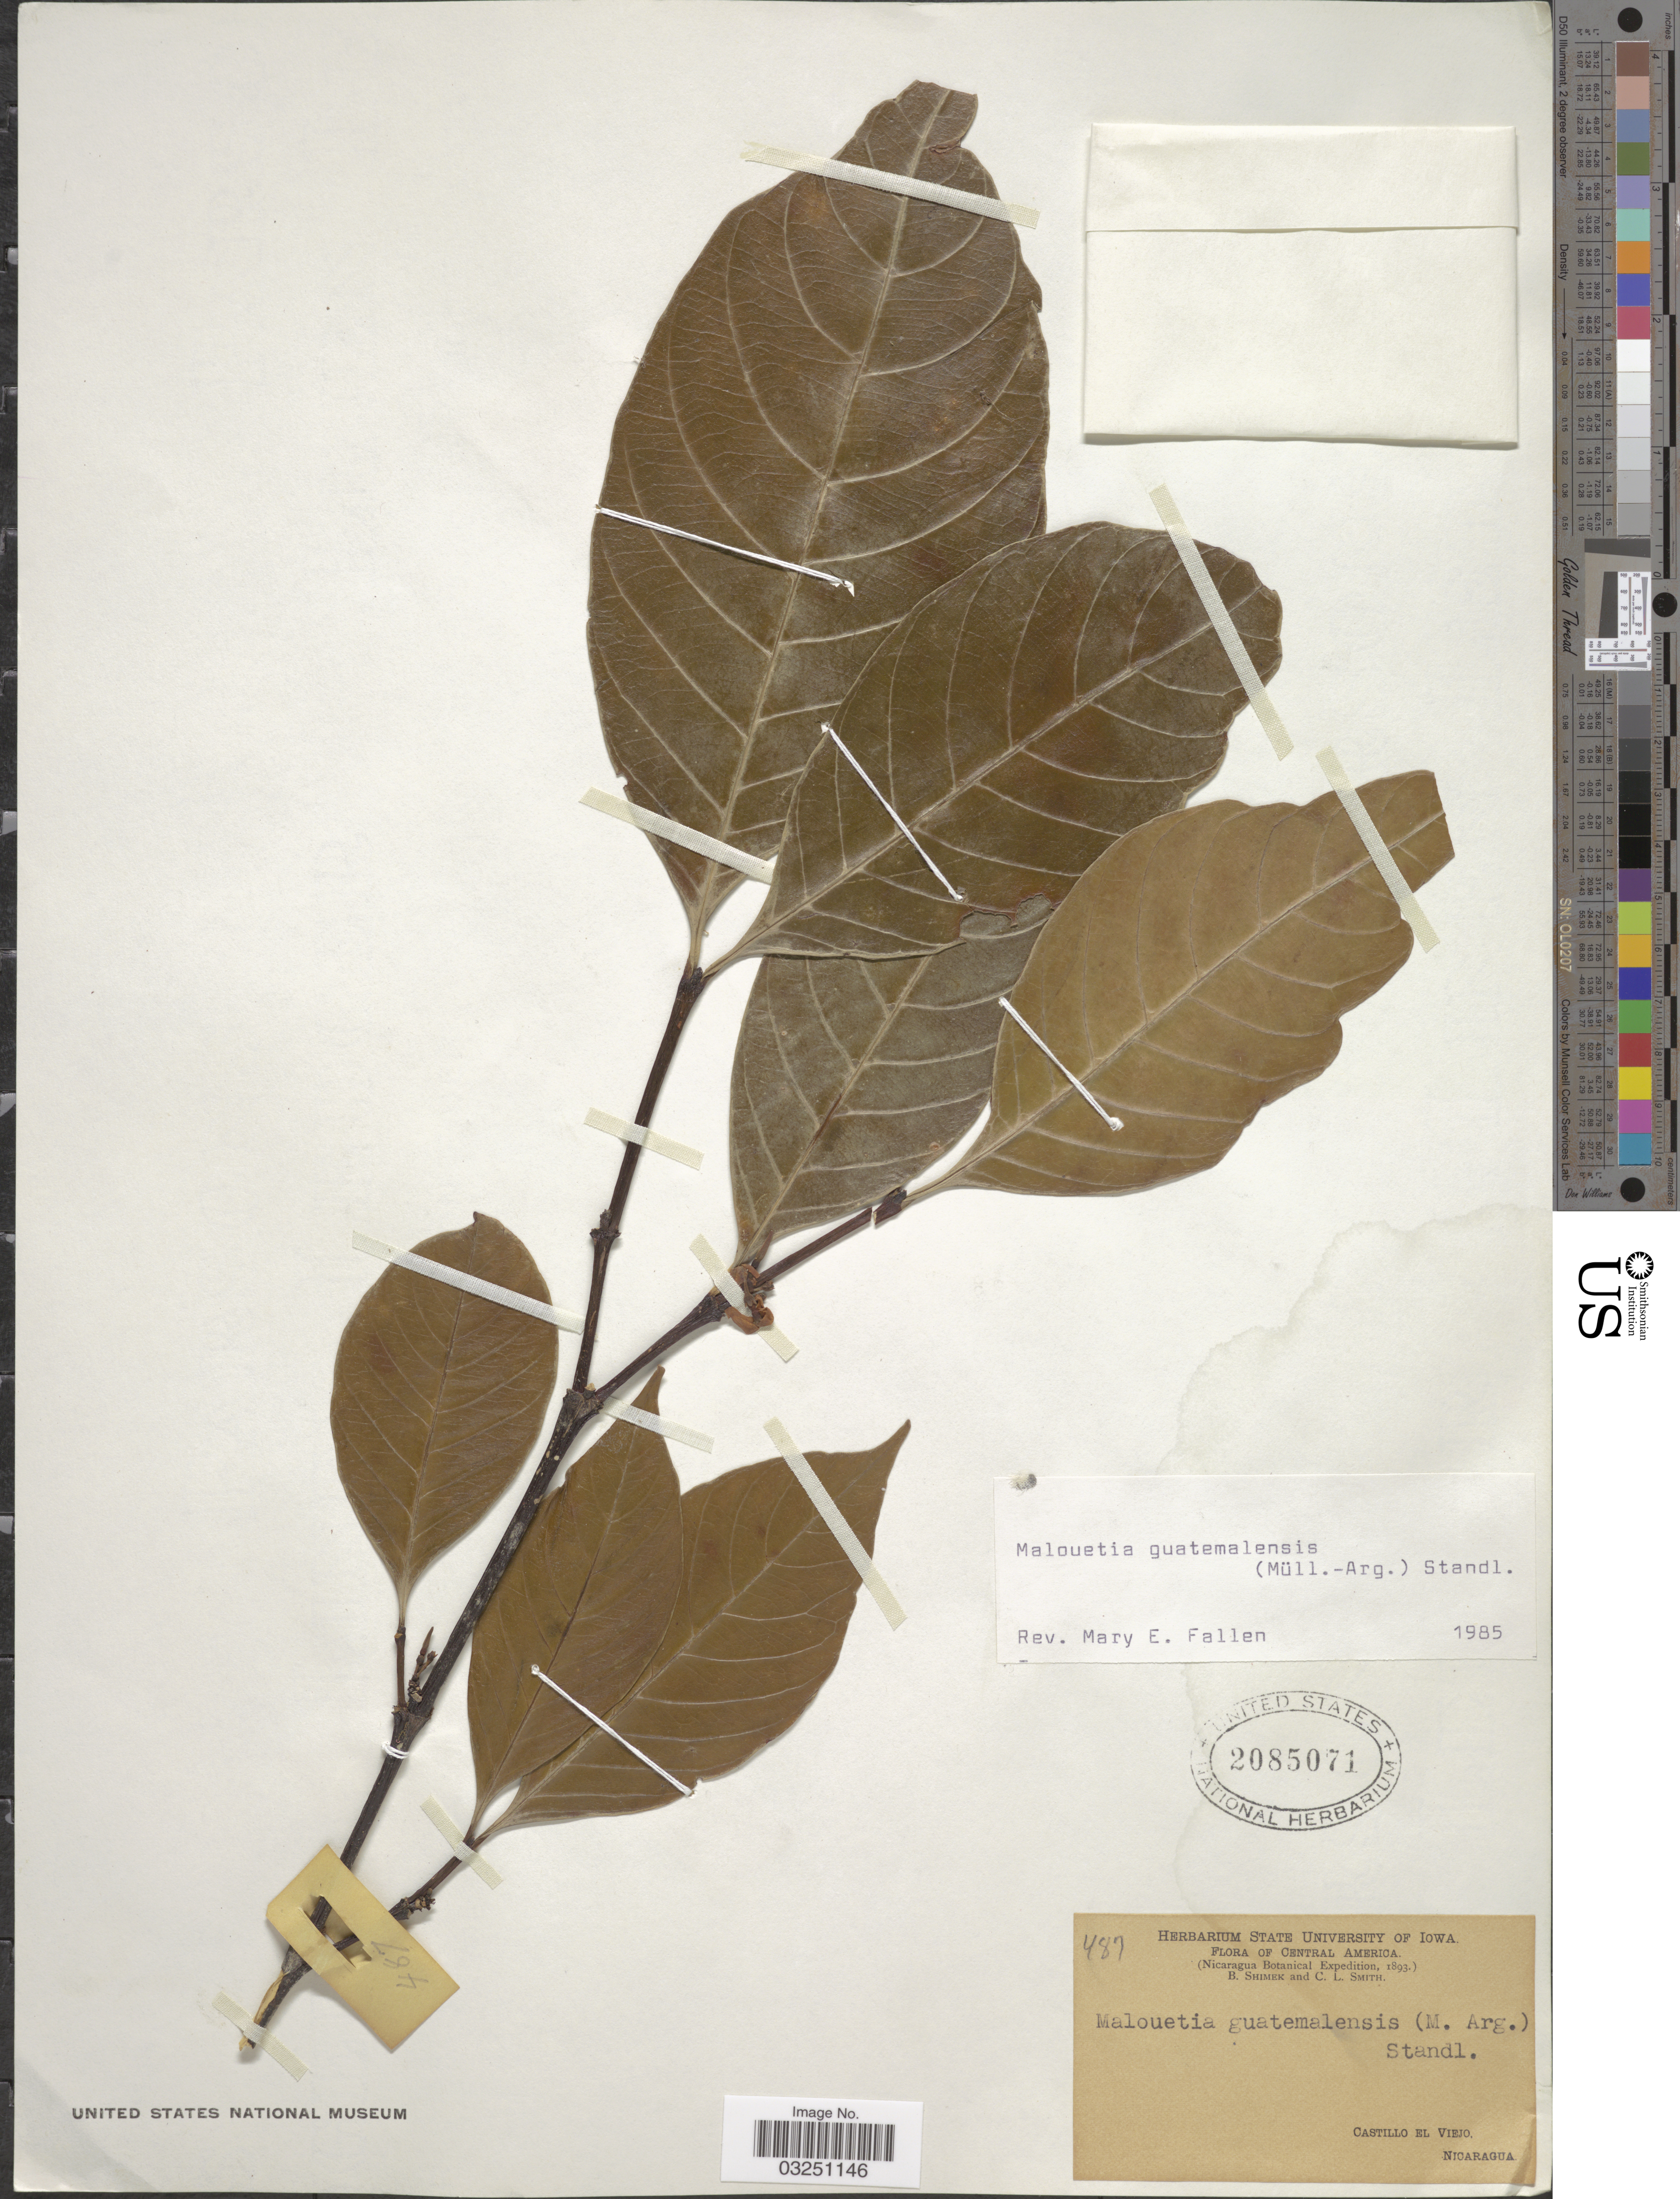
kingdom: Plantae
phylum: Tracheophyta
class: Magnoliopsida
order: Gentianales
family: Apocynaceae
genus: Malouetia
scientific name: Malouetia guatemalensis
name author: (Müll. Arg.) Standl.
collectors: B. Shimek & C. L. Smith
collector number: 487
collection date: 1893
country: Nicaragua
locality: Castillo El Viejo.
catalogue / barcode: US 2085071